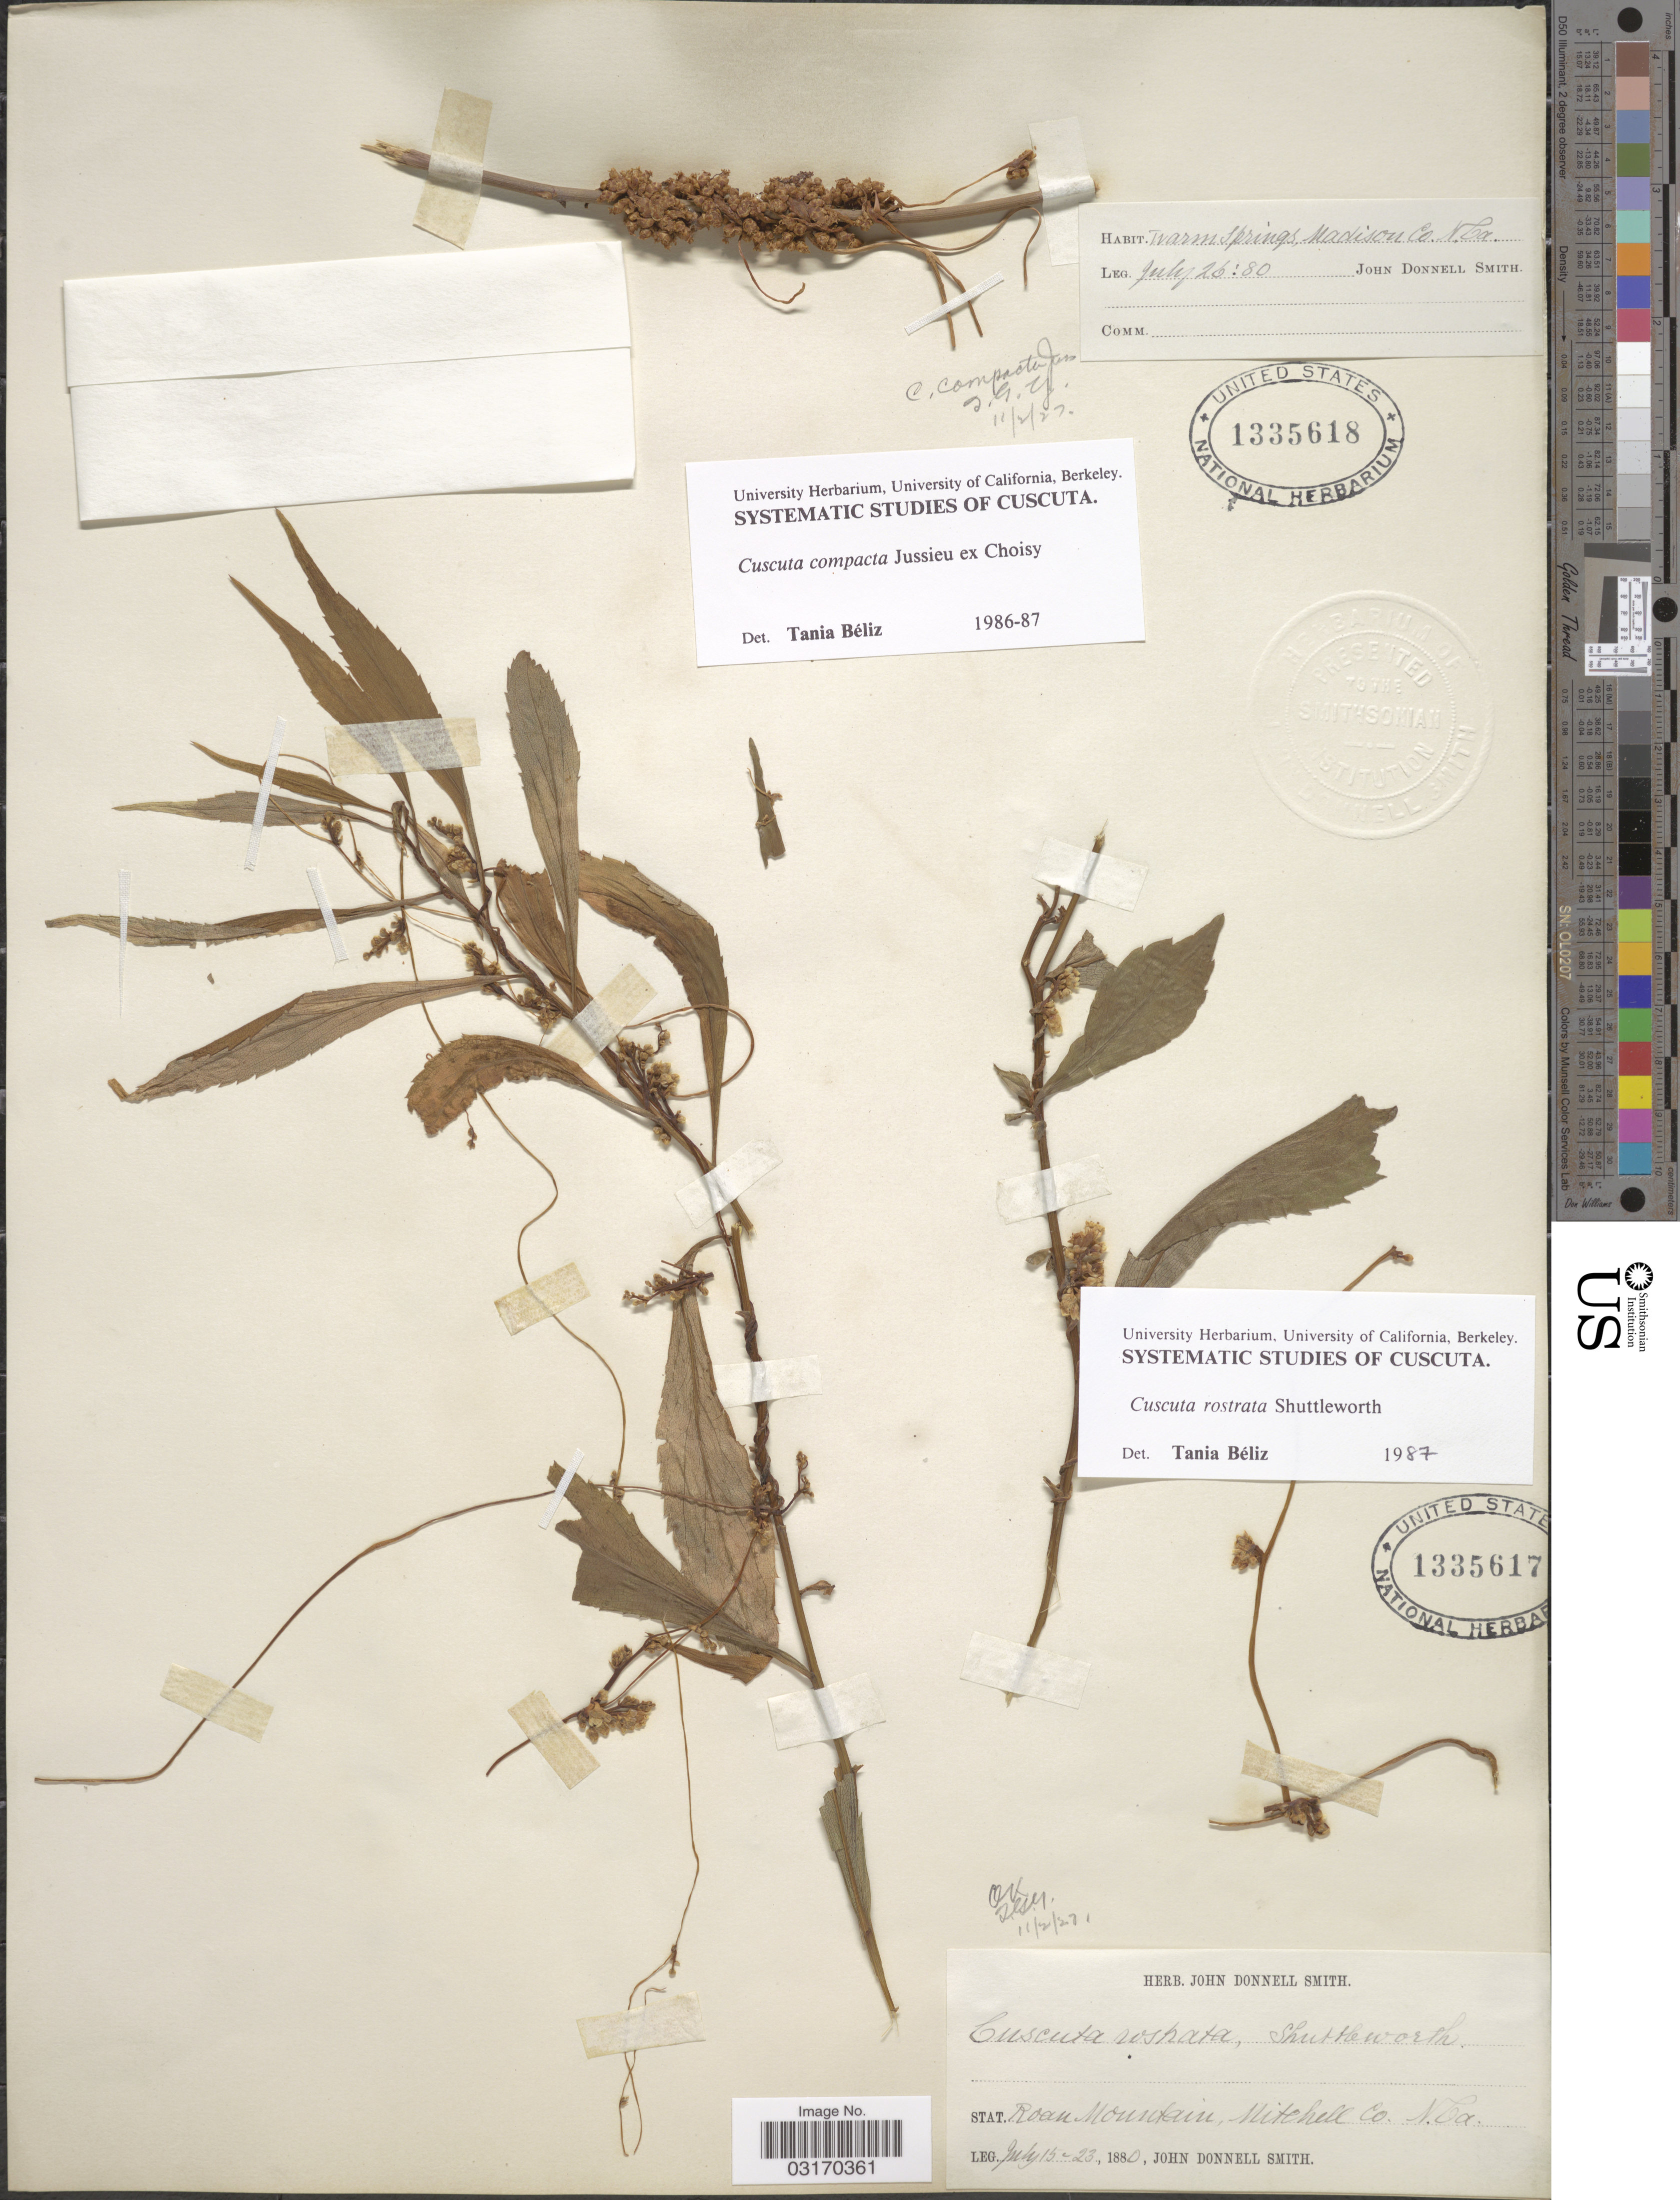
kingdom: Plantae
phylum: Tracheophyta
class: Magnoliopsida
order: Solanales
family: Convolvulaceae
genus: Cuscuta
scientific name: Cuscuta rostrata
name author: Shuttlew. ex Engelm. & A. Gray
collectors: J. Donnell Smith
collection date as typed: Transcribed d/m/y: 26/7/80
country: United States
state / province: North Carolina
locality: Warm Springs, Madison Co.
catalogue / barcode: US 1335618-2